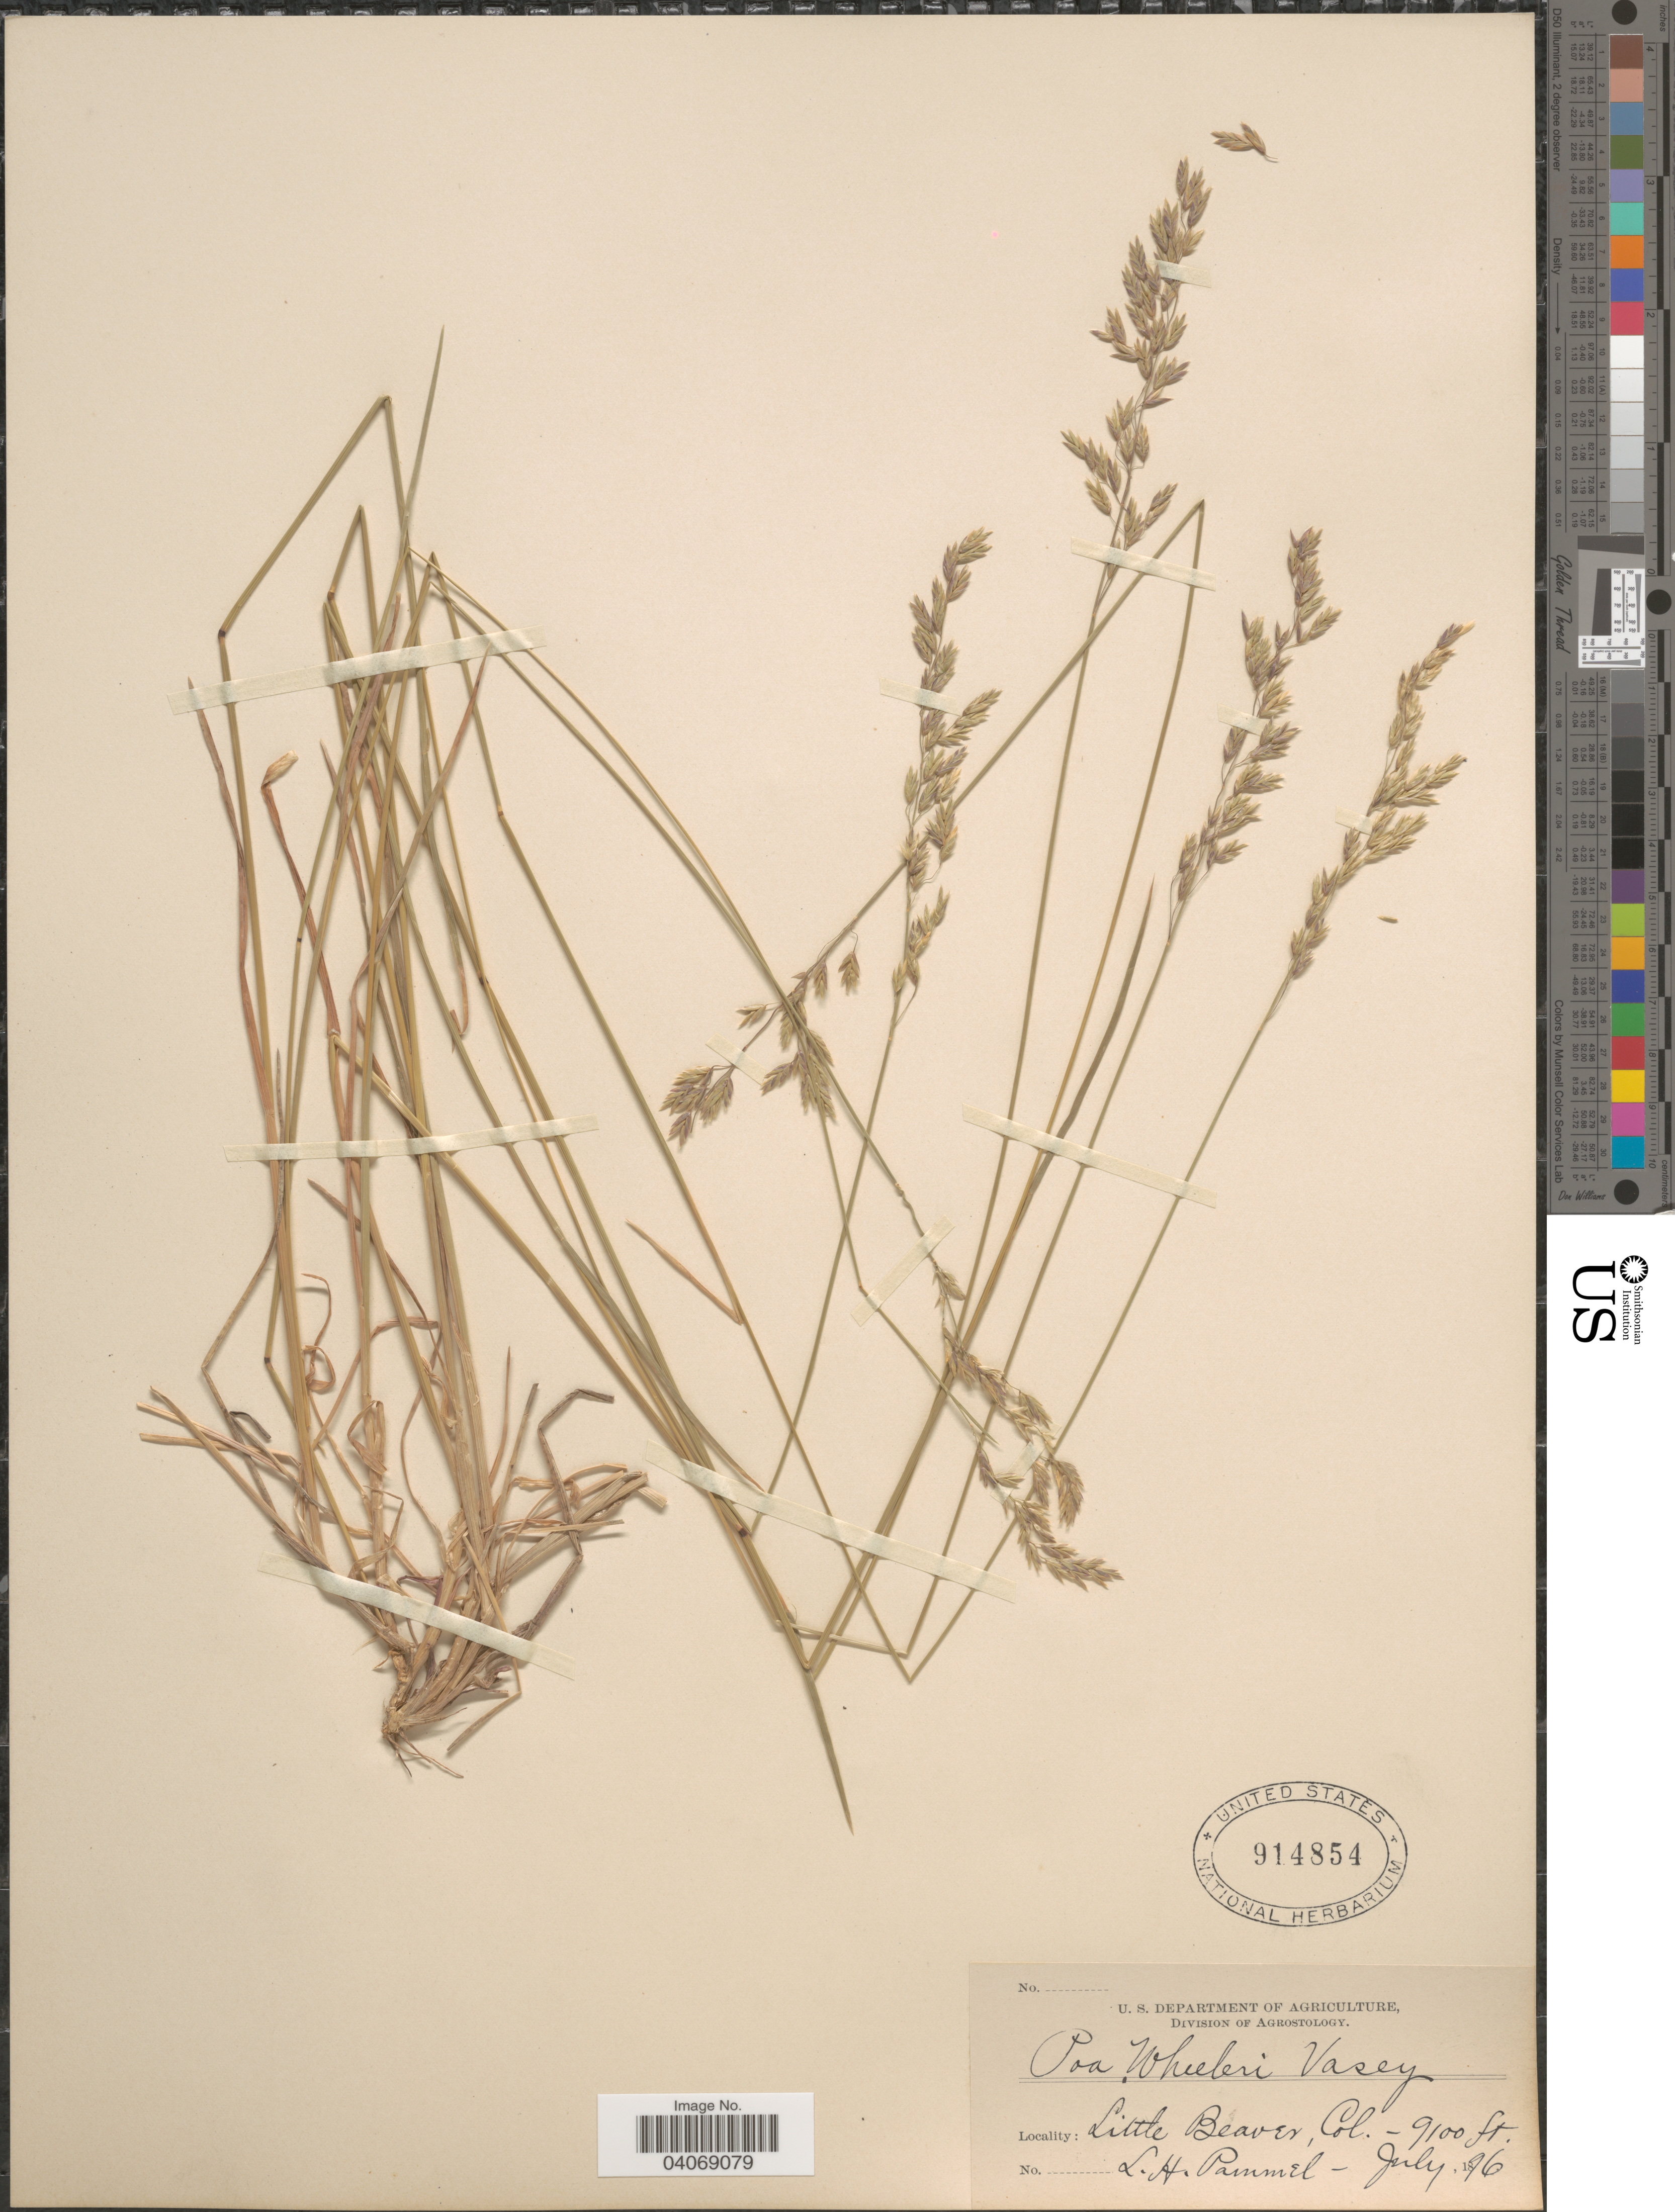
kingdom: Plantae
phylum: Tracheophyta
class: Liliopsida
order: Poales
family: Poaceae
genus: Poa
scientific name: Poa wheeleri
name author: Vasey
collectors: L. Pammel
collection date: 1896-07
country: United States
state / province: Colorado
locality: Little Beaver.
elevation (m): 2774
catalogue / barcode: US 914854